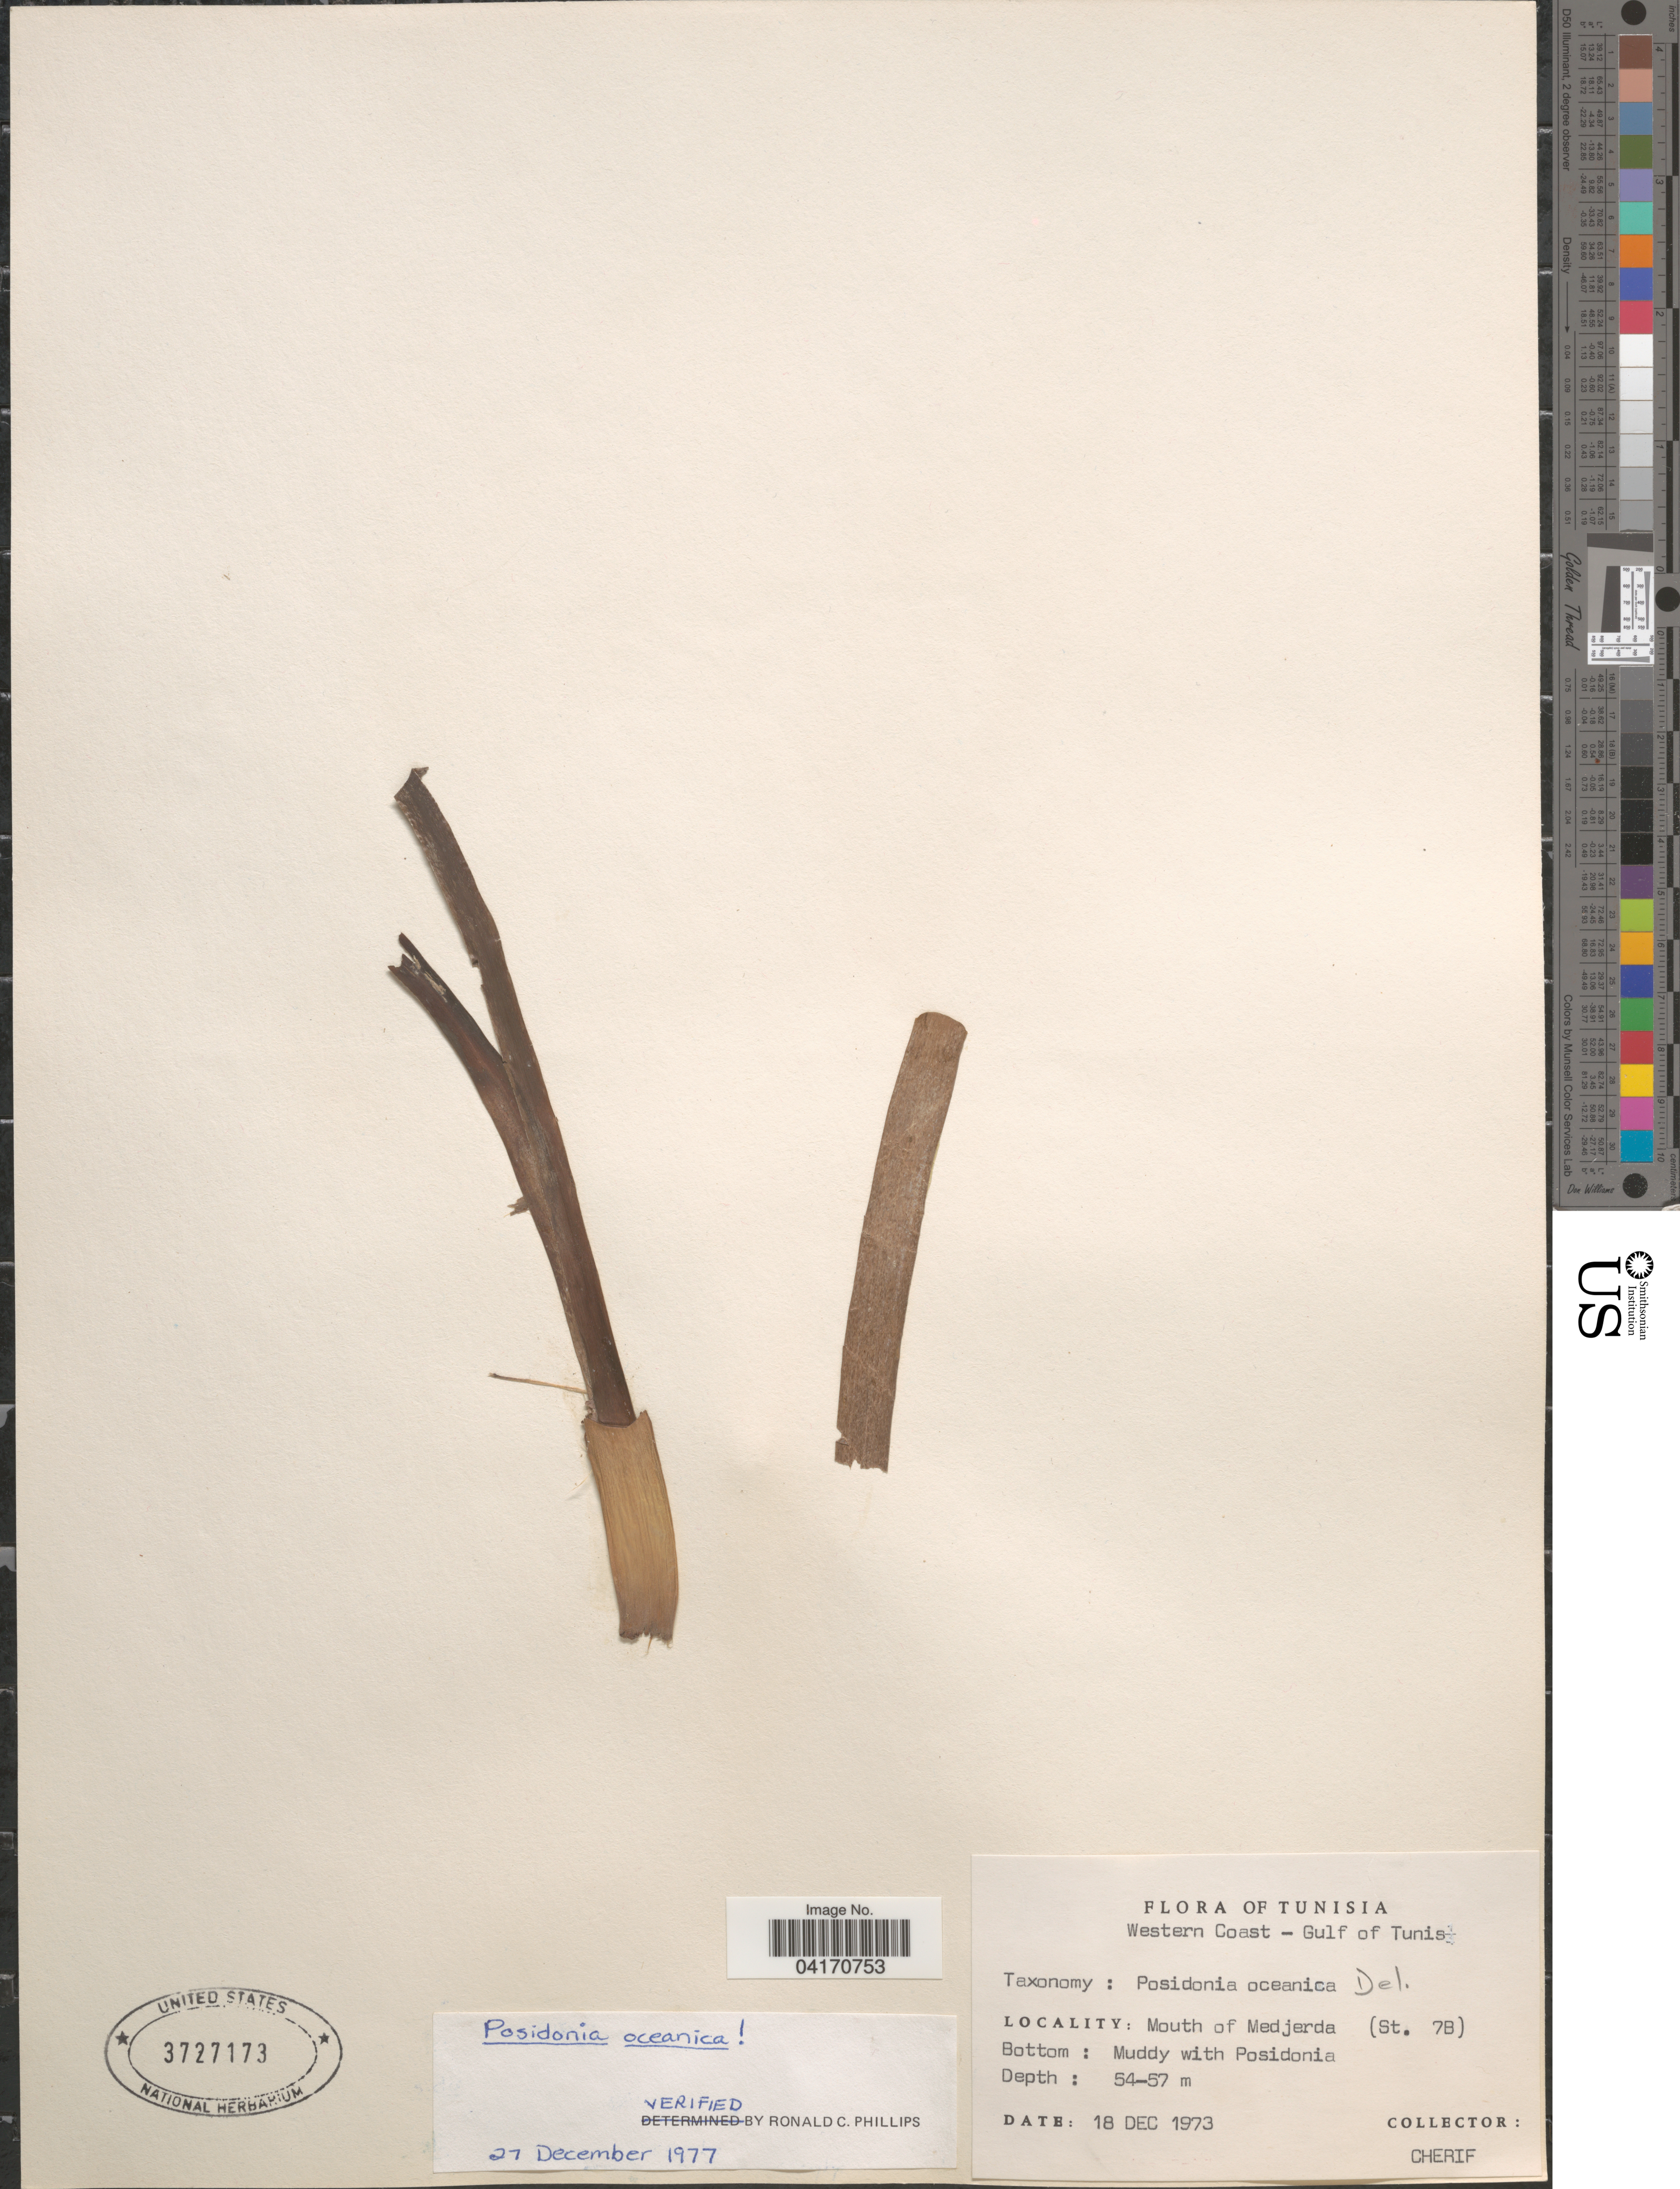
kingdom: Plantae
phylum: Tracheophyta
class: Liliopsida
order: Alismatales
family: Posidoniaceae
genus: Posidonia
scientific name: Posidonia oceanica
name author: (L.) Delile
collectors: -. Cherif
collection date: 1973-12-18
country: Tunisia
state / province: Tunis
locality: Western Coast - Gulf of Tunis. Mouth of Medjerda (St. 78).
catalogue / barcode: US 3727173